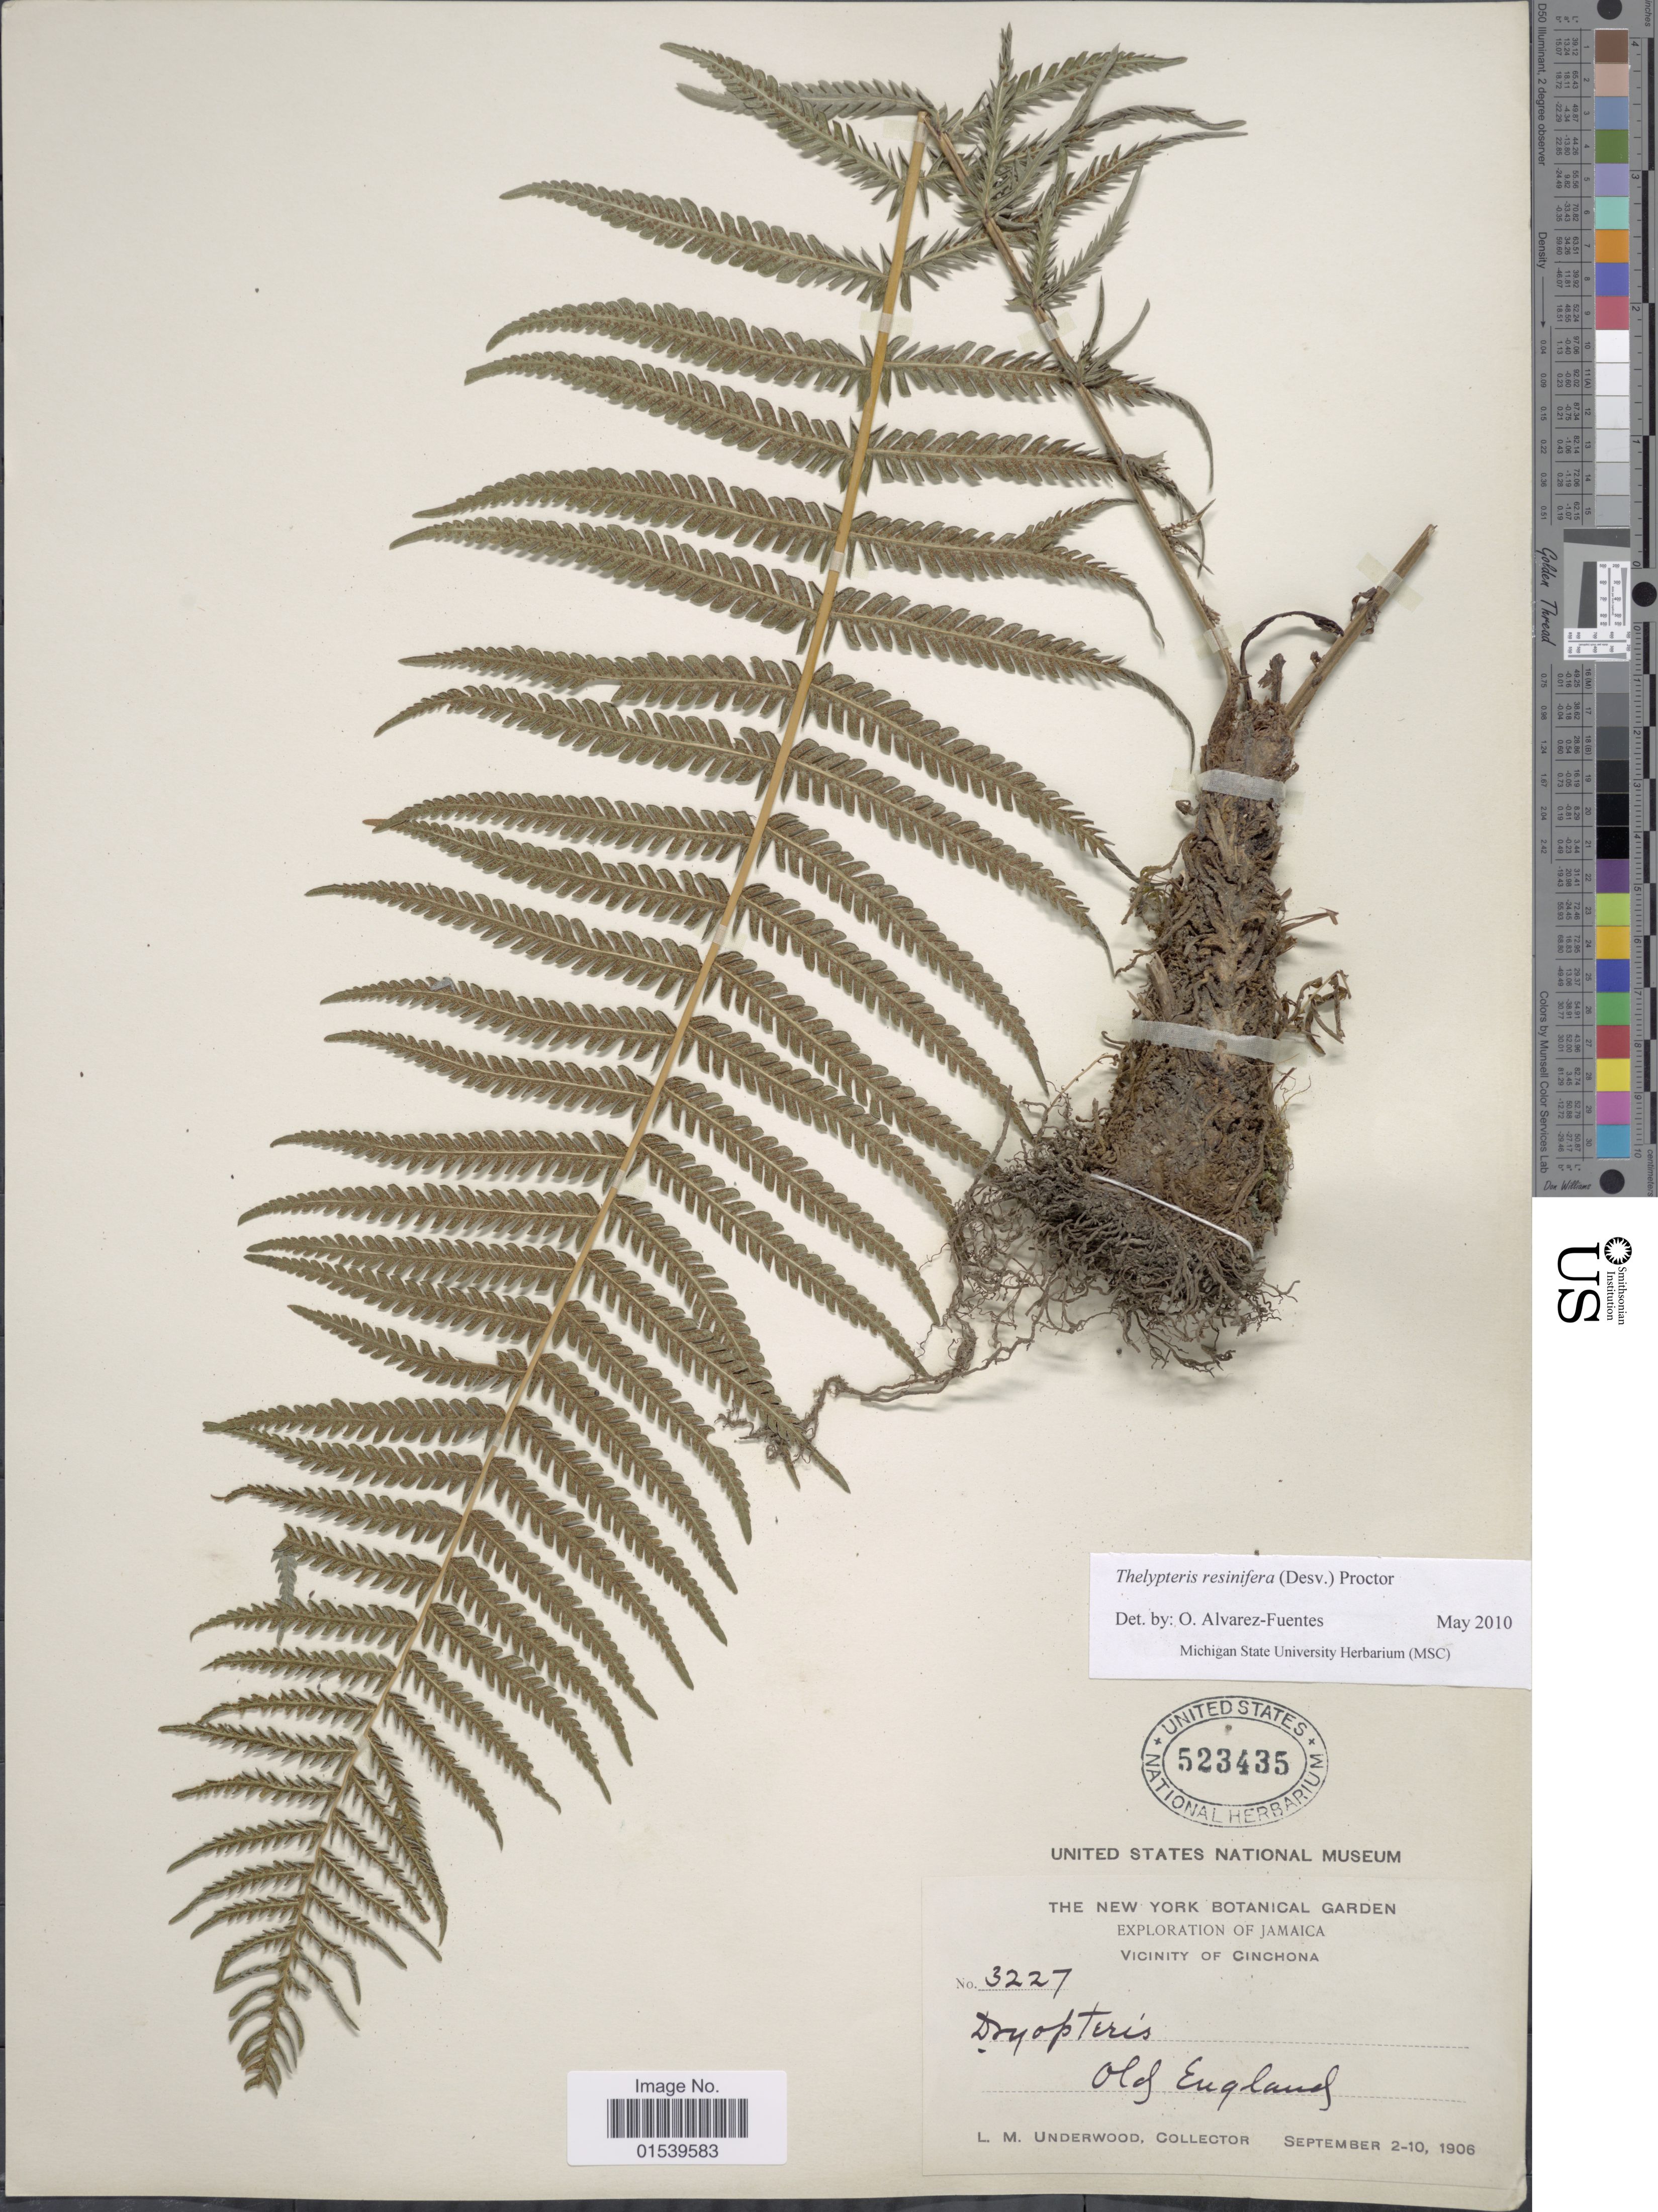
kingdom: Plantae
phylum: Tracheophyta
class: Polypodiopsida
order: Polypodiales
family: Thelypteridaceae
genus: Amauropelta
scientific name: Amauropelta resinifera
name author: (Desv.) Pic. Serm.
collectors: L. M. Underwood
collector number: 3227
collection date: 1906-09-02/1906-09-10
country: Jamaica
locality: Vicinity of Cinchona, Old England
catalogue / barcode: US 523435